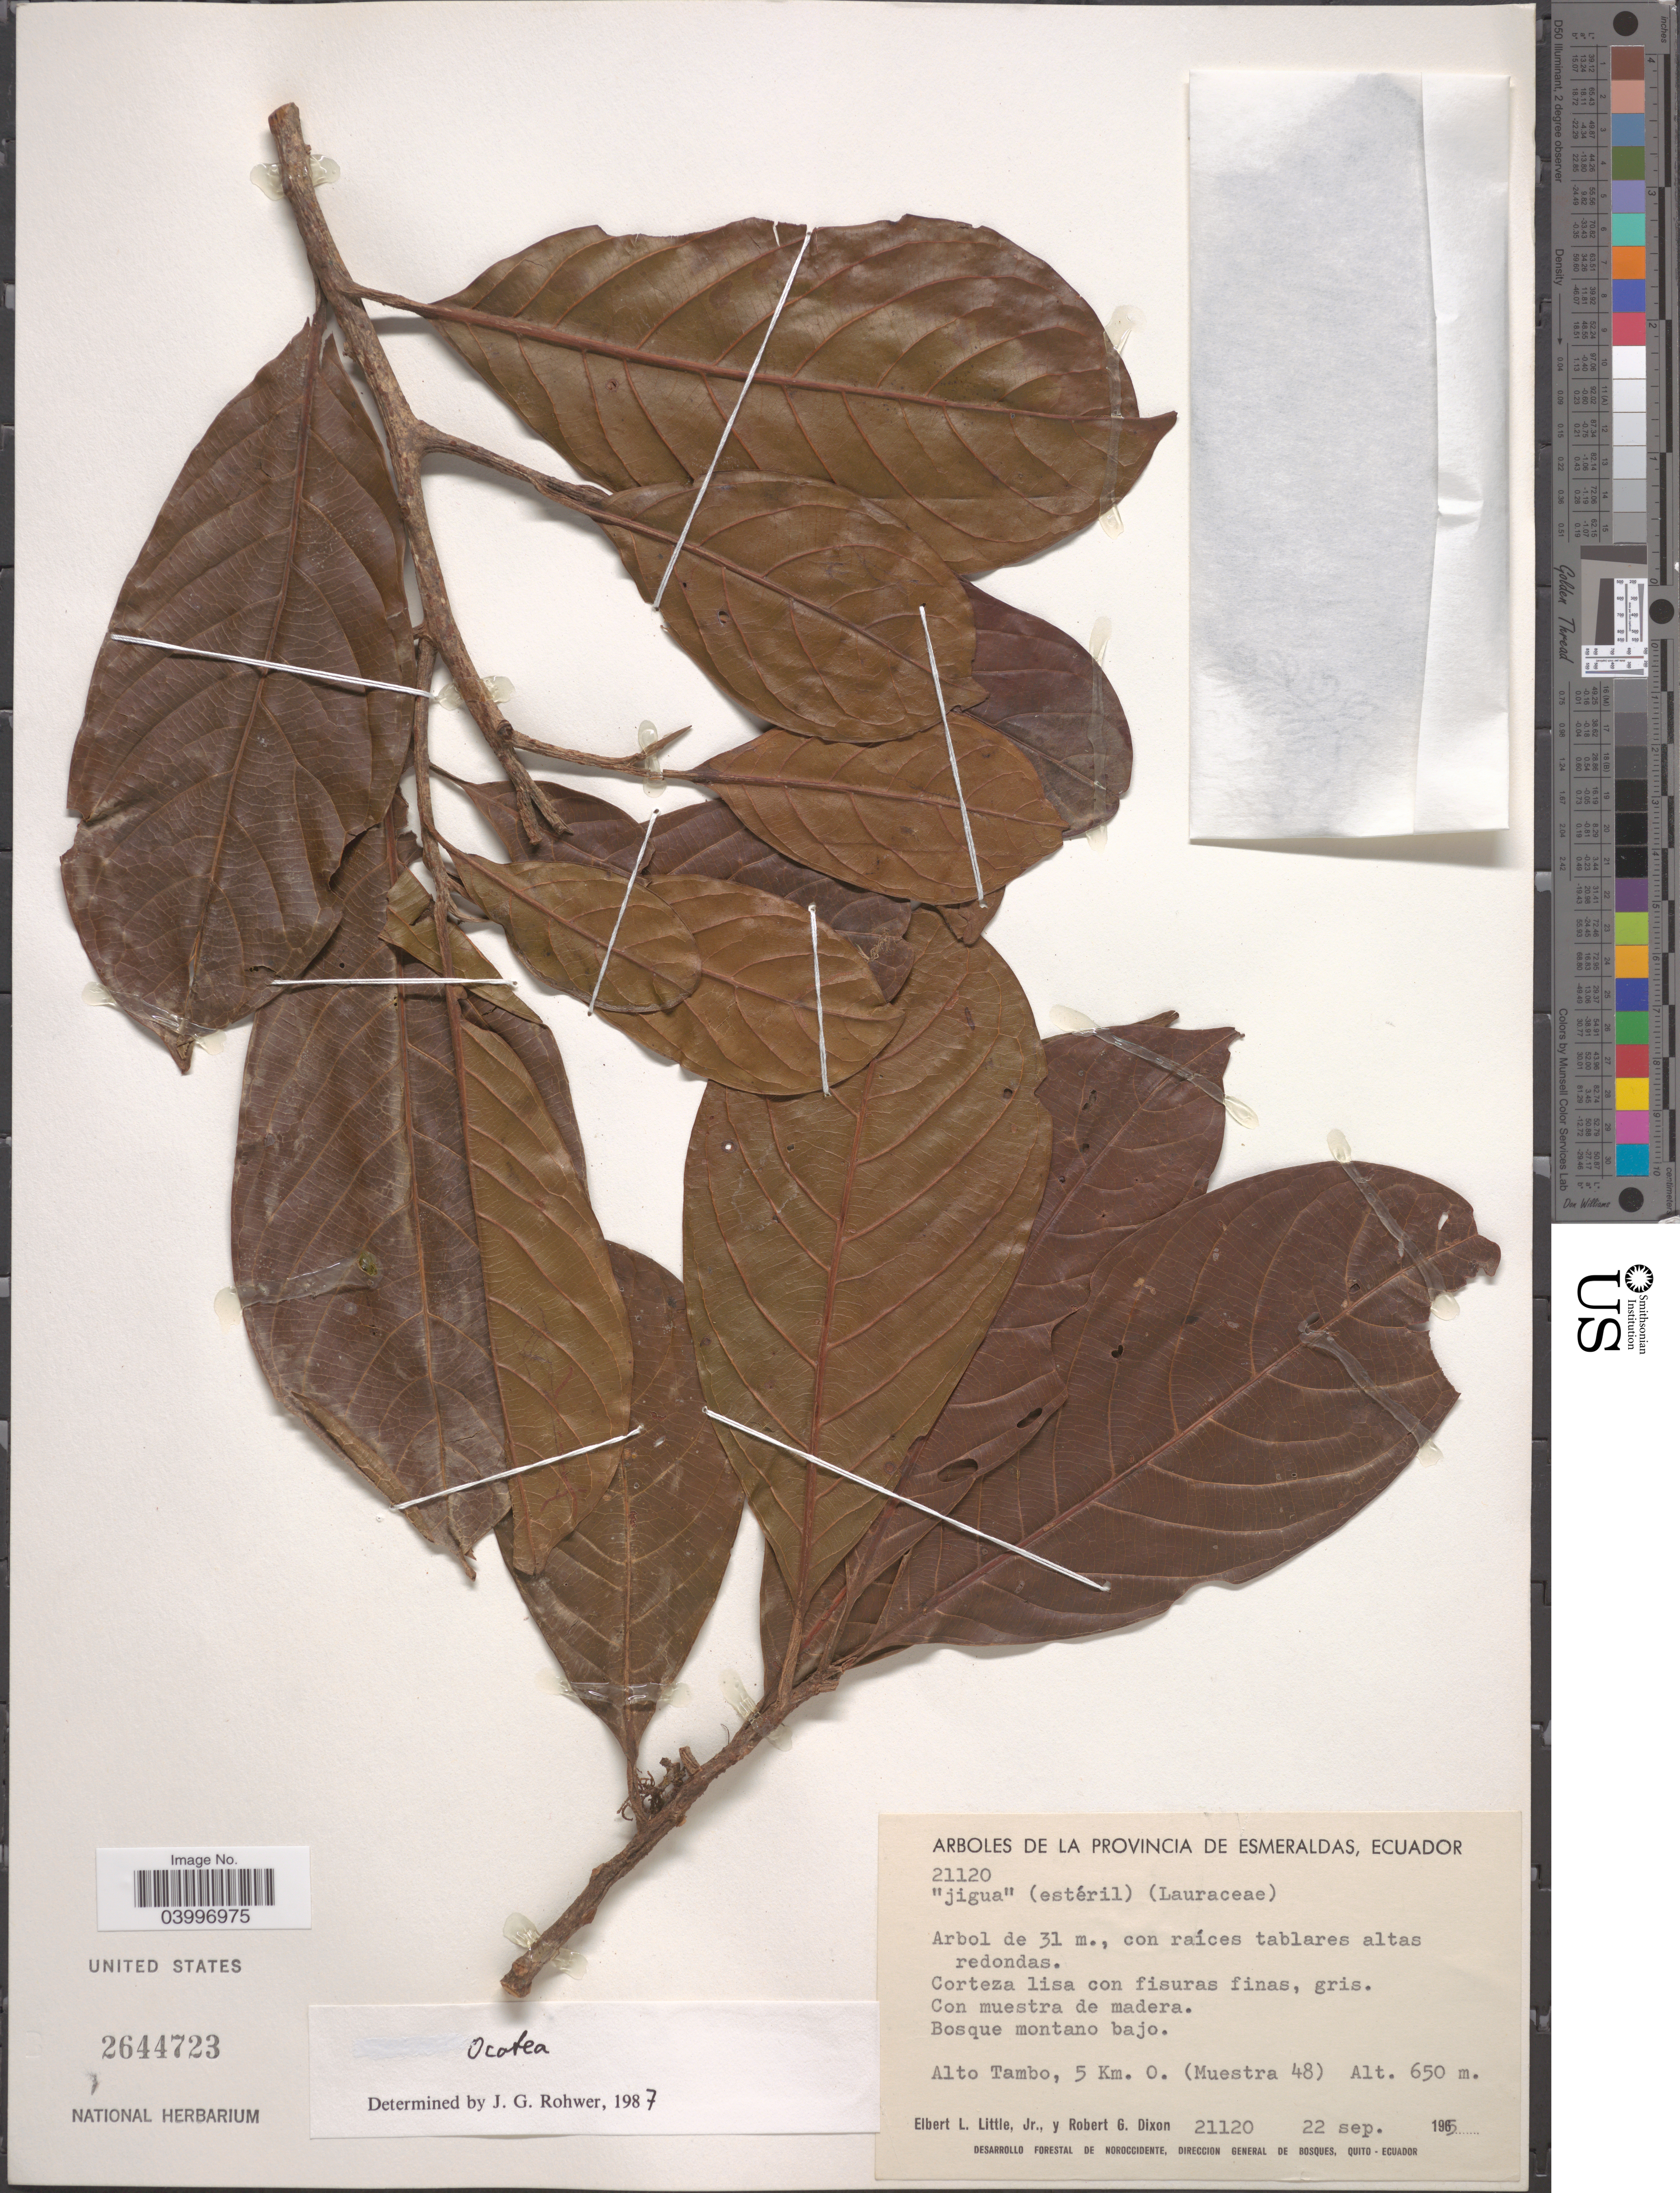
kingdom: Plantae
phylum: Tracheophyta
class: Magnoliopsida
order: Laurales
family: Lauraceae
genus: Ocotea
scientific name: Ocotea sp.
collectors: E. L. Little & R. G. Dixon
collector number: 21120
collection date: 1965-09-22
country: Ecuador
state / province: Esmeraldas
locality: Bosque montano bajo. Alto Tambo, 5 Km. O. (Muestra 48).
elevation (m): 650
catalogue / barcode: US 2644723